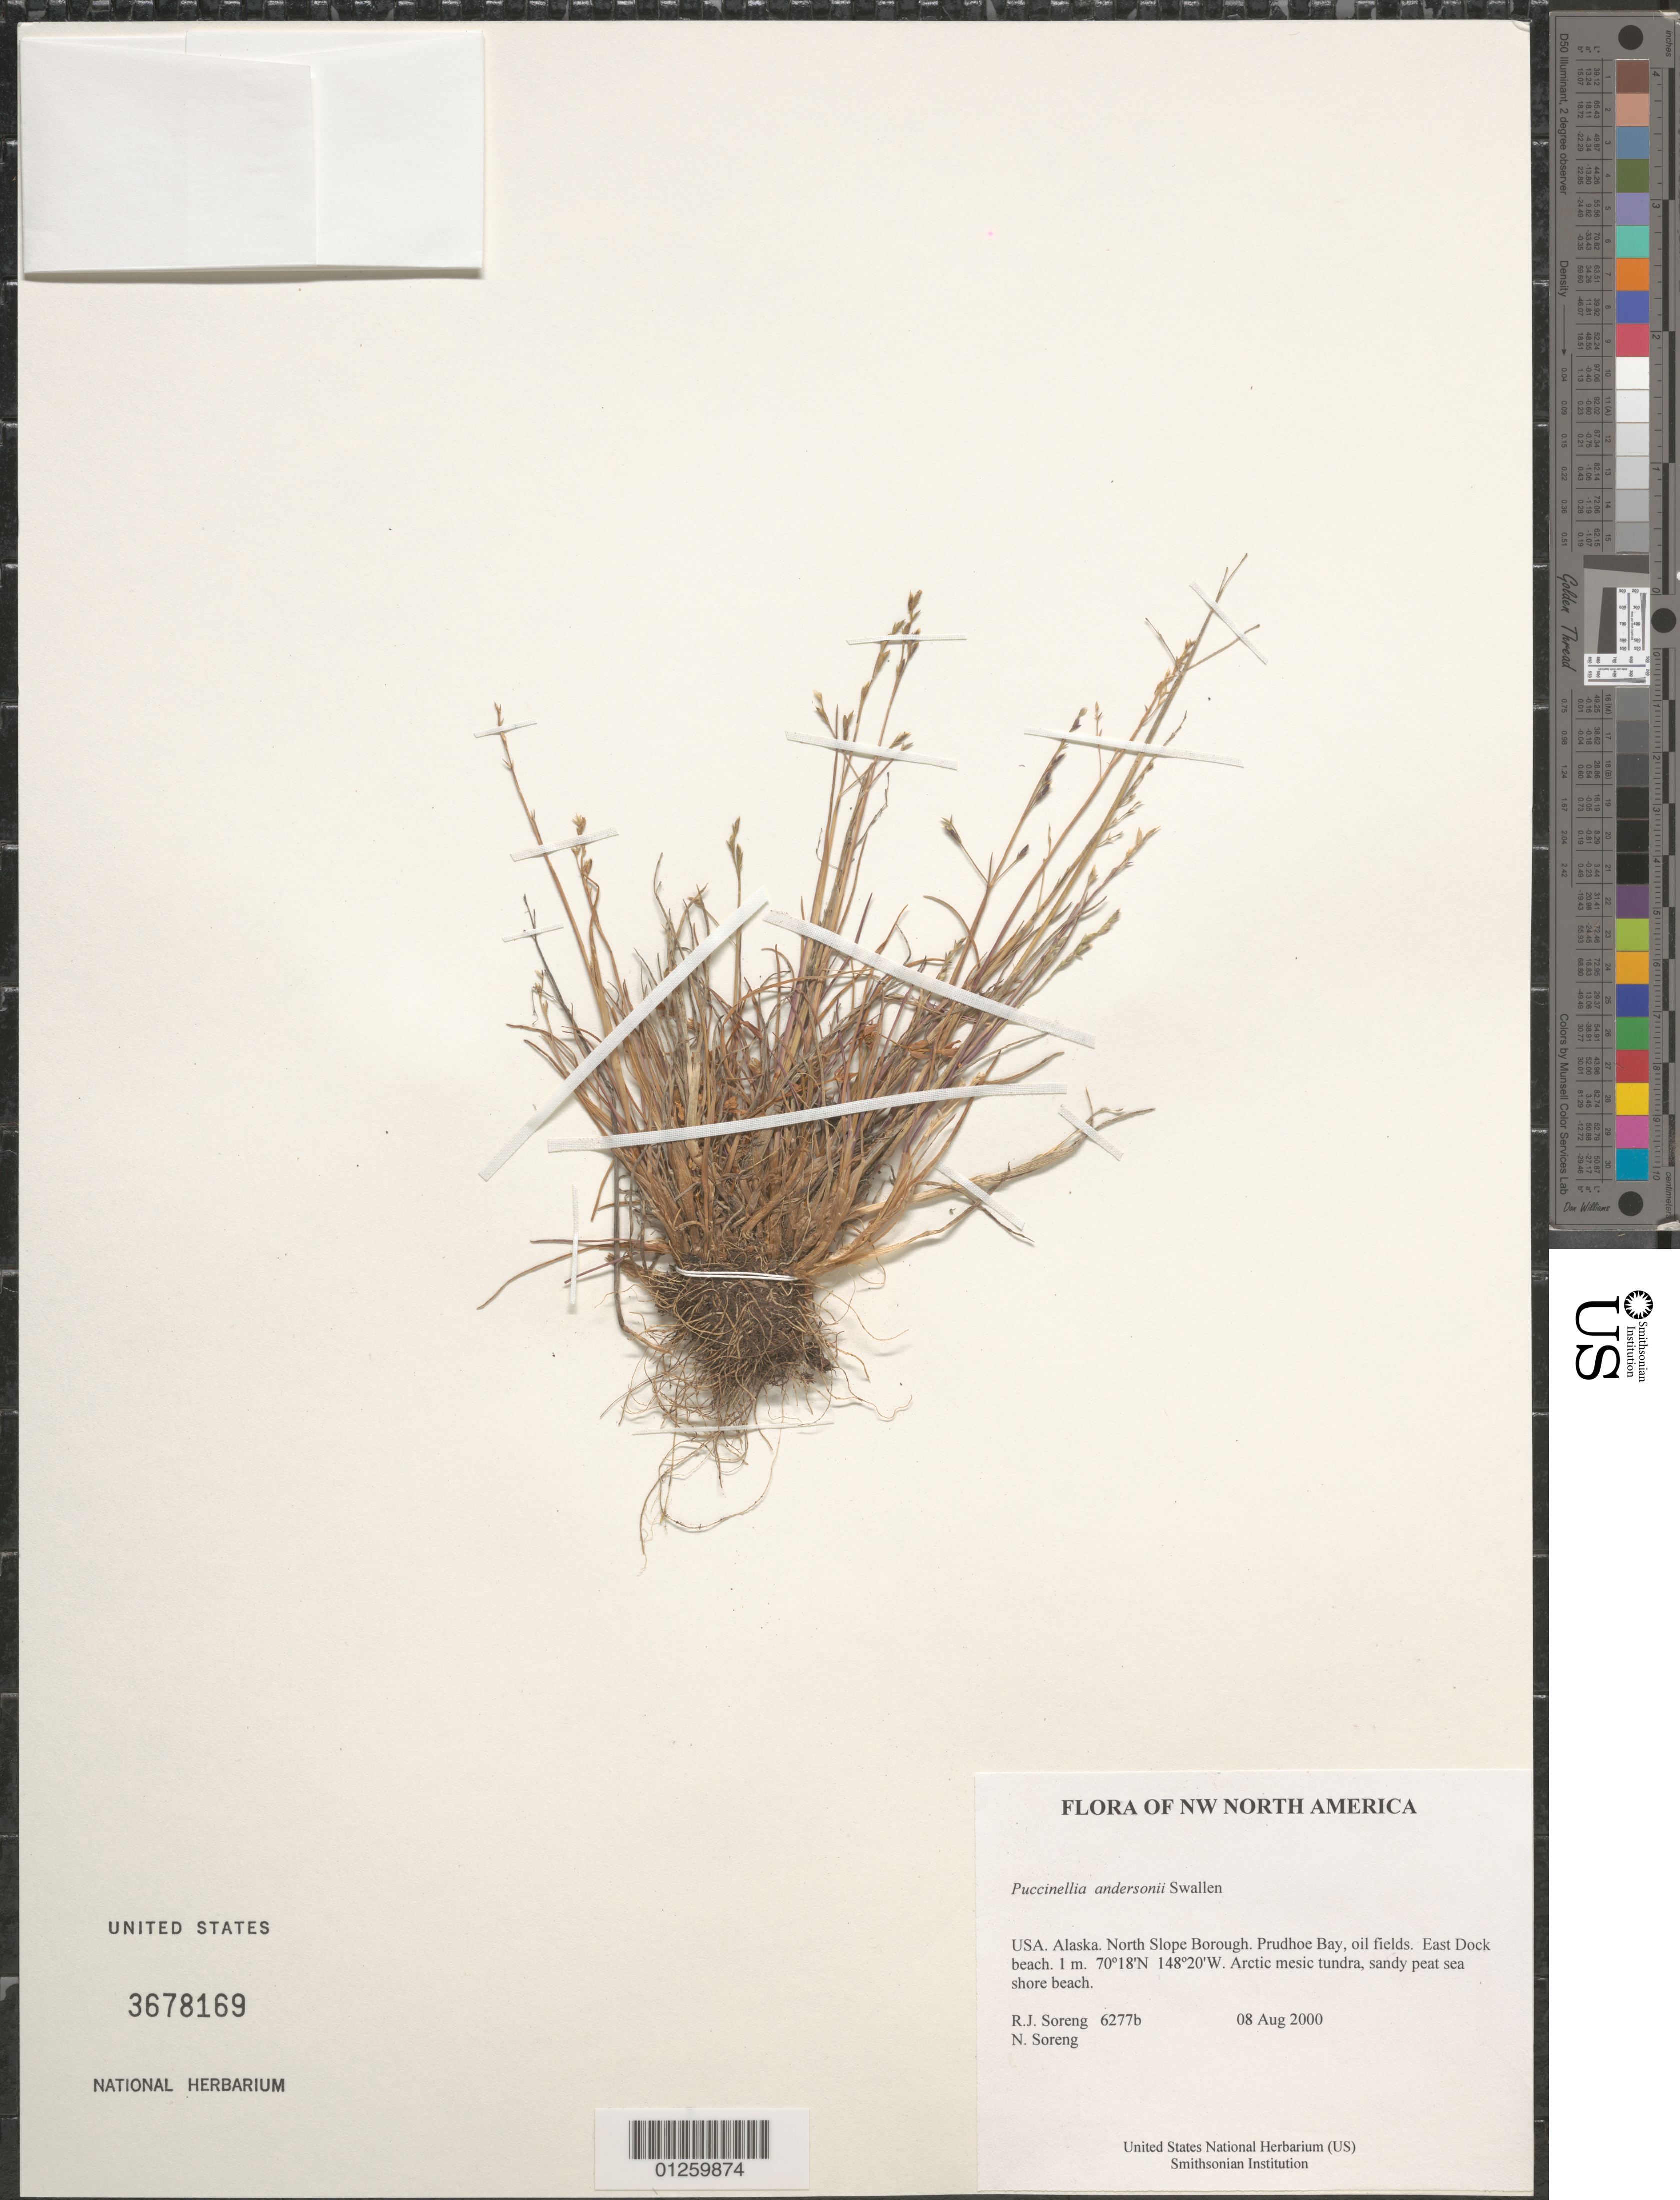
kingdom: Plantae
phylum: Tracheophyta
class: Liliopsida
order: Poales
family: Poaceae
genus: Puccinellia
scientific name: Puccinellia andersonii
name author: Swallen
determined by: Soreng, Robert J., Research Associate (BOT), Smithsonian Institution - National Museum of Natural History (UNITED STATES)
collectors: R. J. Soreng & N. L. Soreng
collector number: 6277-b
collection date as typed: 08 Aug 2000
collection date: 2000-08-08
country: United States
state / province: Alaska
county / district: North Slope Borough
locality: Prudhoe Bay, oil fields. East Dock beach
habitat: Arctic mesic tundra, sandy peat sea shore beach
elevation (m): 1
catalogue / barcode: US 3678169